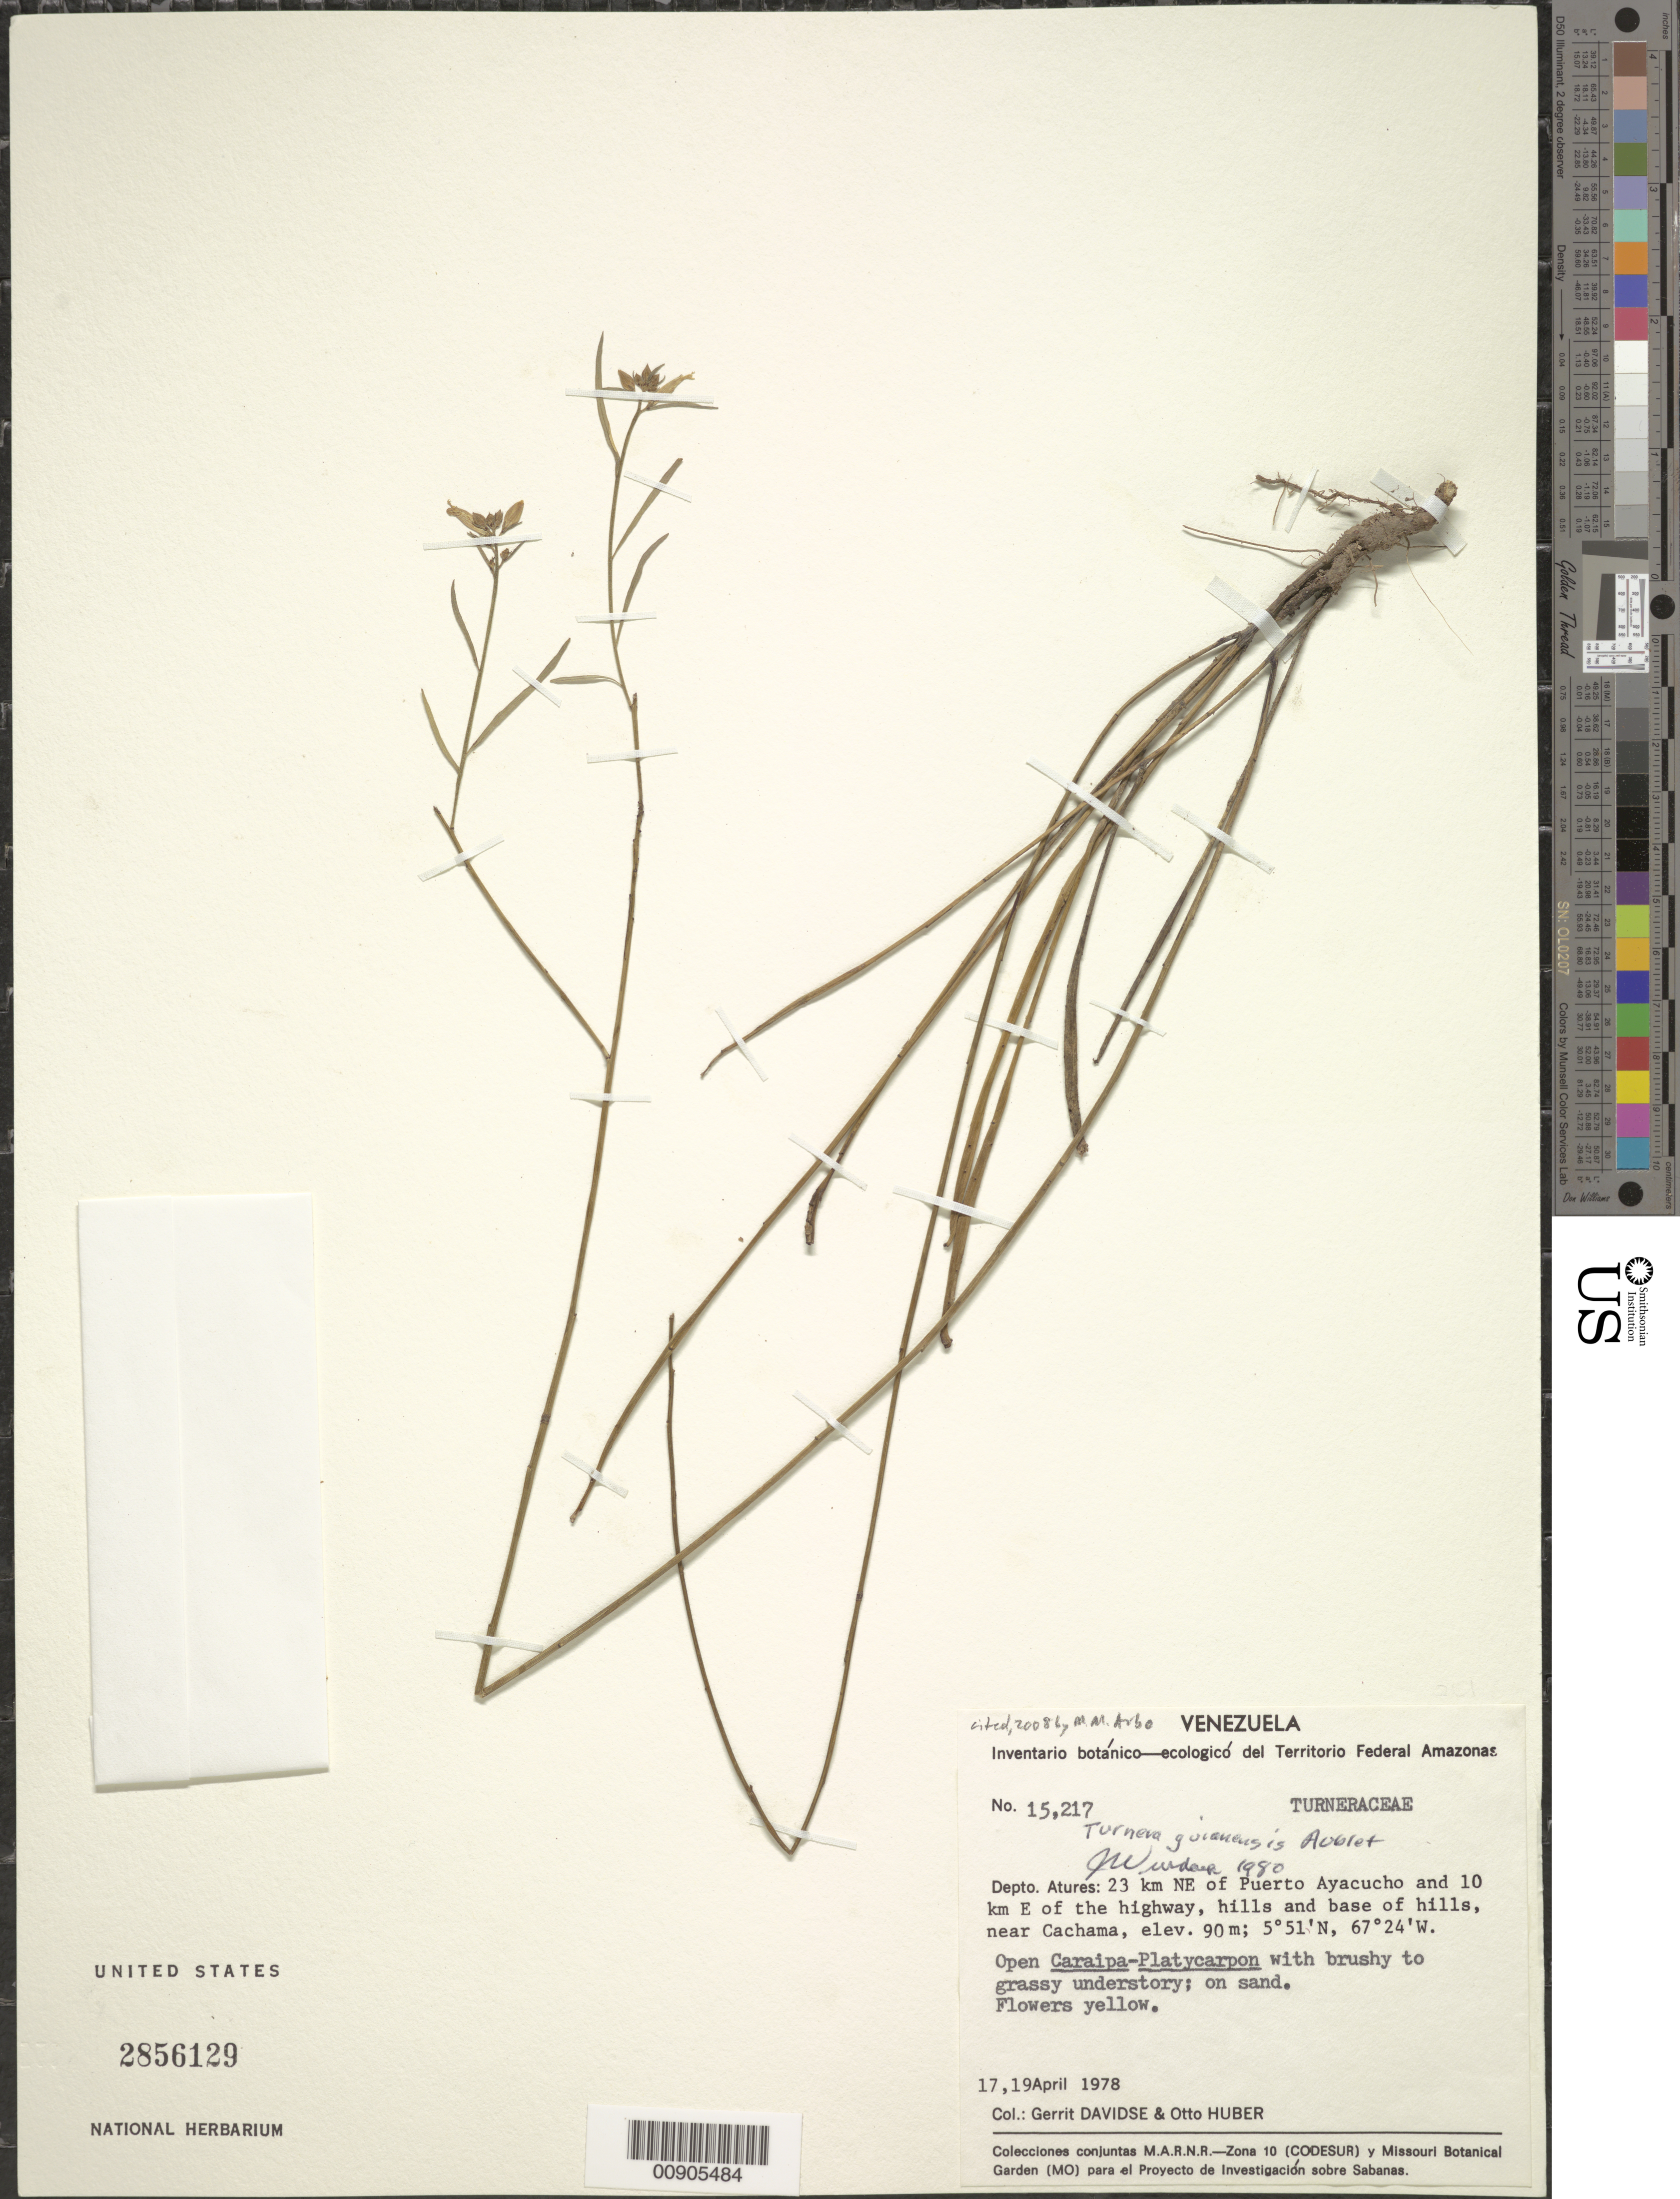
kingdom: Plantae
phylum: Tracheophyta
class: Magnoliopsida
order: Malpighiales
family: Turneraceae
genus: Turnera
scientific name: Turnera guianensis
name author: Aubl.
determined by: Wurdack, John J., (US), US (UNITED STATES)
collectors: G. Davidse & O. Huber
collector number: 15217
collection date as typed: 17-Apr-78 and 19-Apr-78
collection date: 1978-04-17,1978-04-19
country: Venezuela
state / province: Amazonas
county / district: Atures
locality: Puerto Ayacucho, 23 km NE of, 10 km E of highway to El Burro, near Cachama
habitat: Open Caraipa-Platycarpon with brushy to grassy understory, on sand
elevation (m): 90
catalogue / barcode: US 2856129